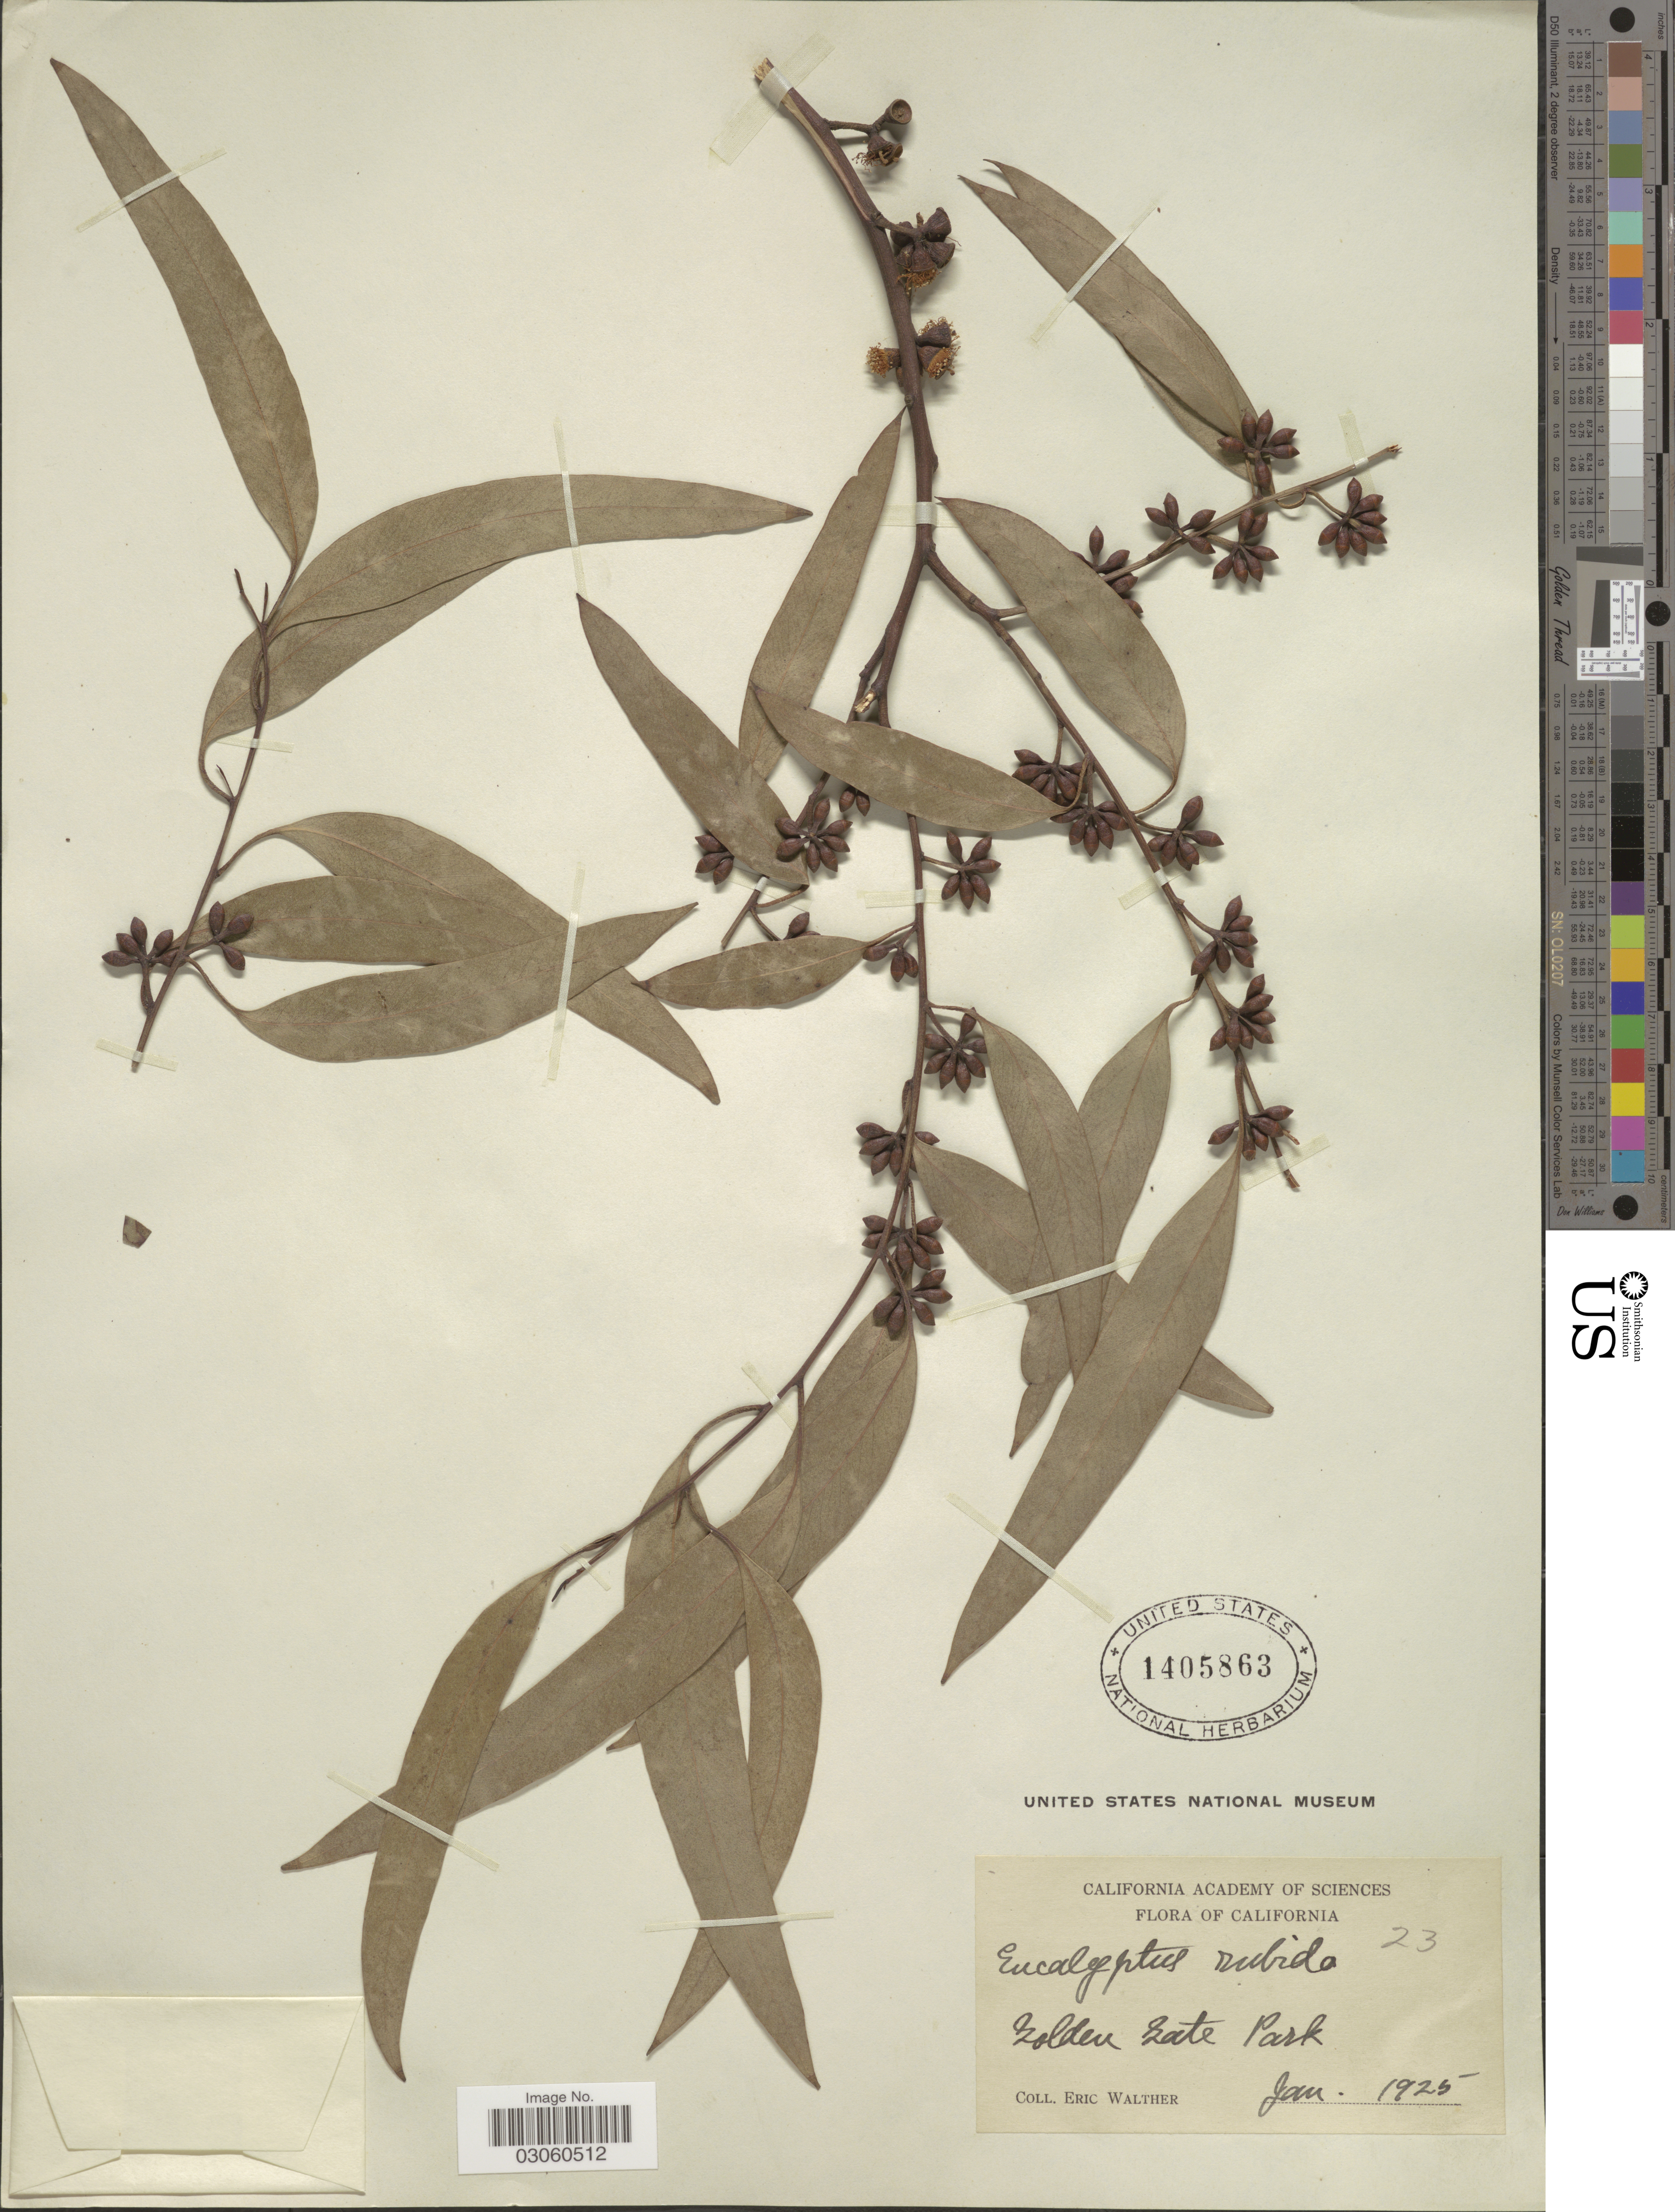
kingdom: Plantae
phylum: Tracheophyta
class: Magnoliopsida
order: Myrtales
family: Myrtaceae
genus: Eucalyptus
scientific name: Eucalyptus rubida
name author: H. Deane & Maiden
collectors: E. Walther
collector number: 23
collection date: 1925-01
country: United States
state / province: California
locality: Golden Gate Park.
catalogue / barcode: US 1405863